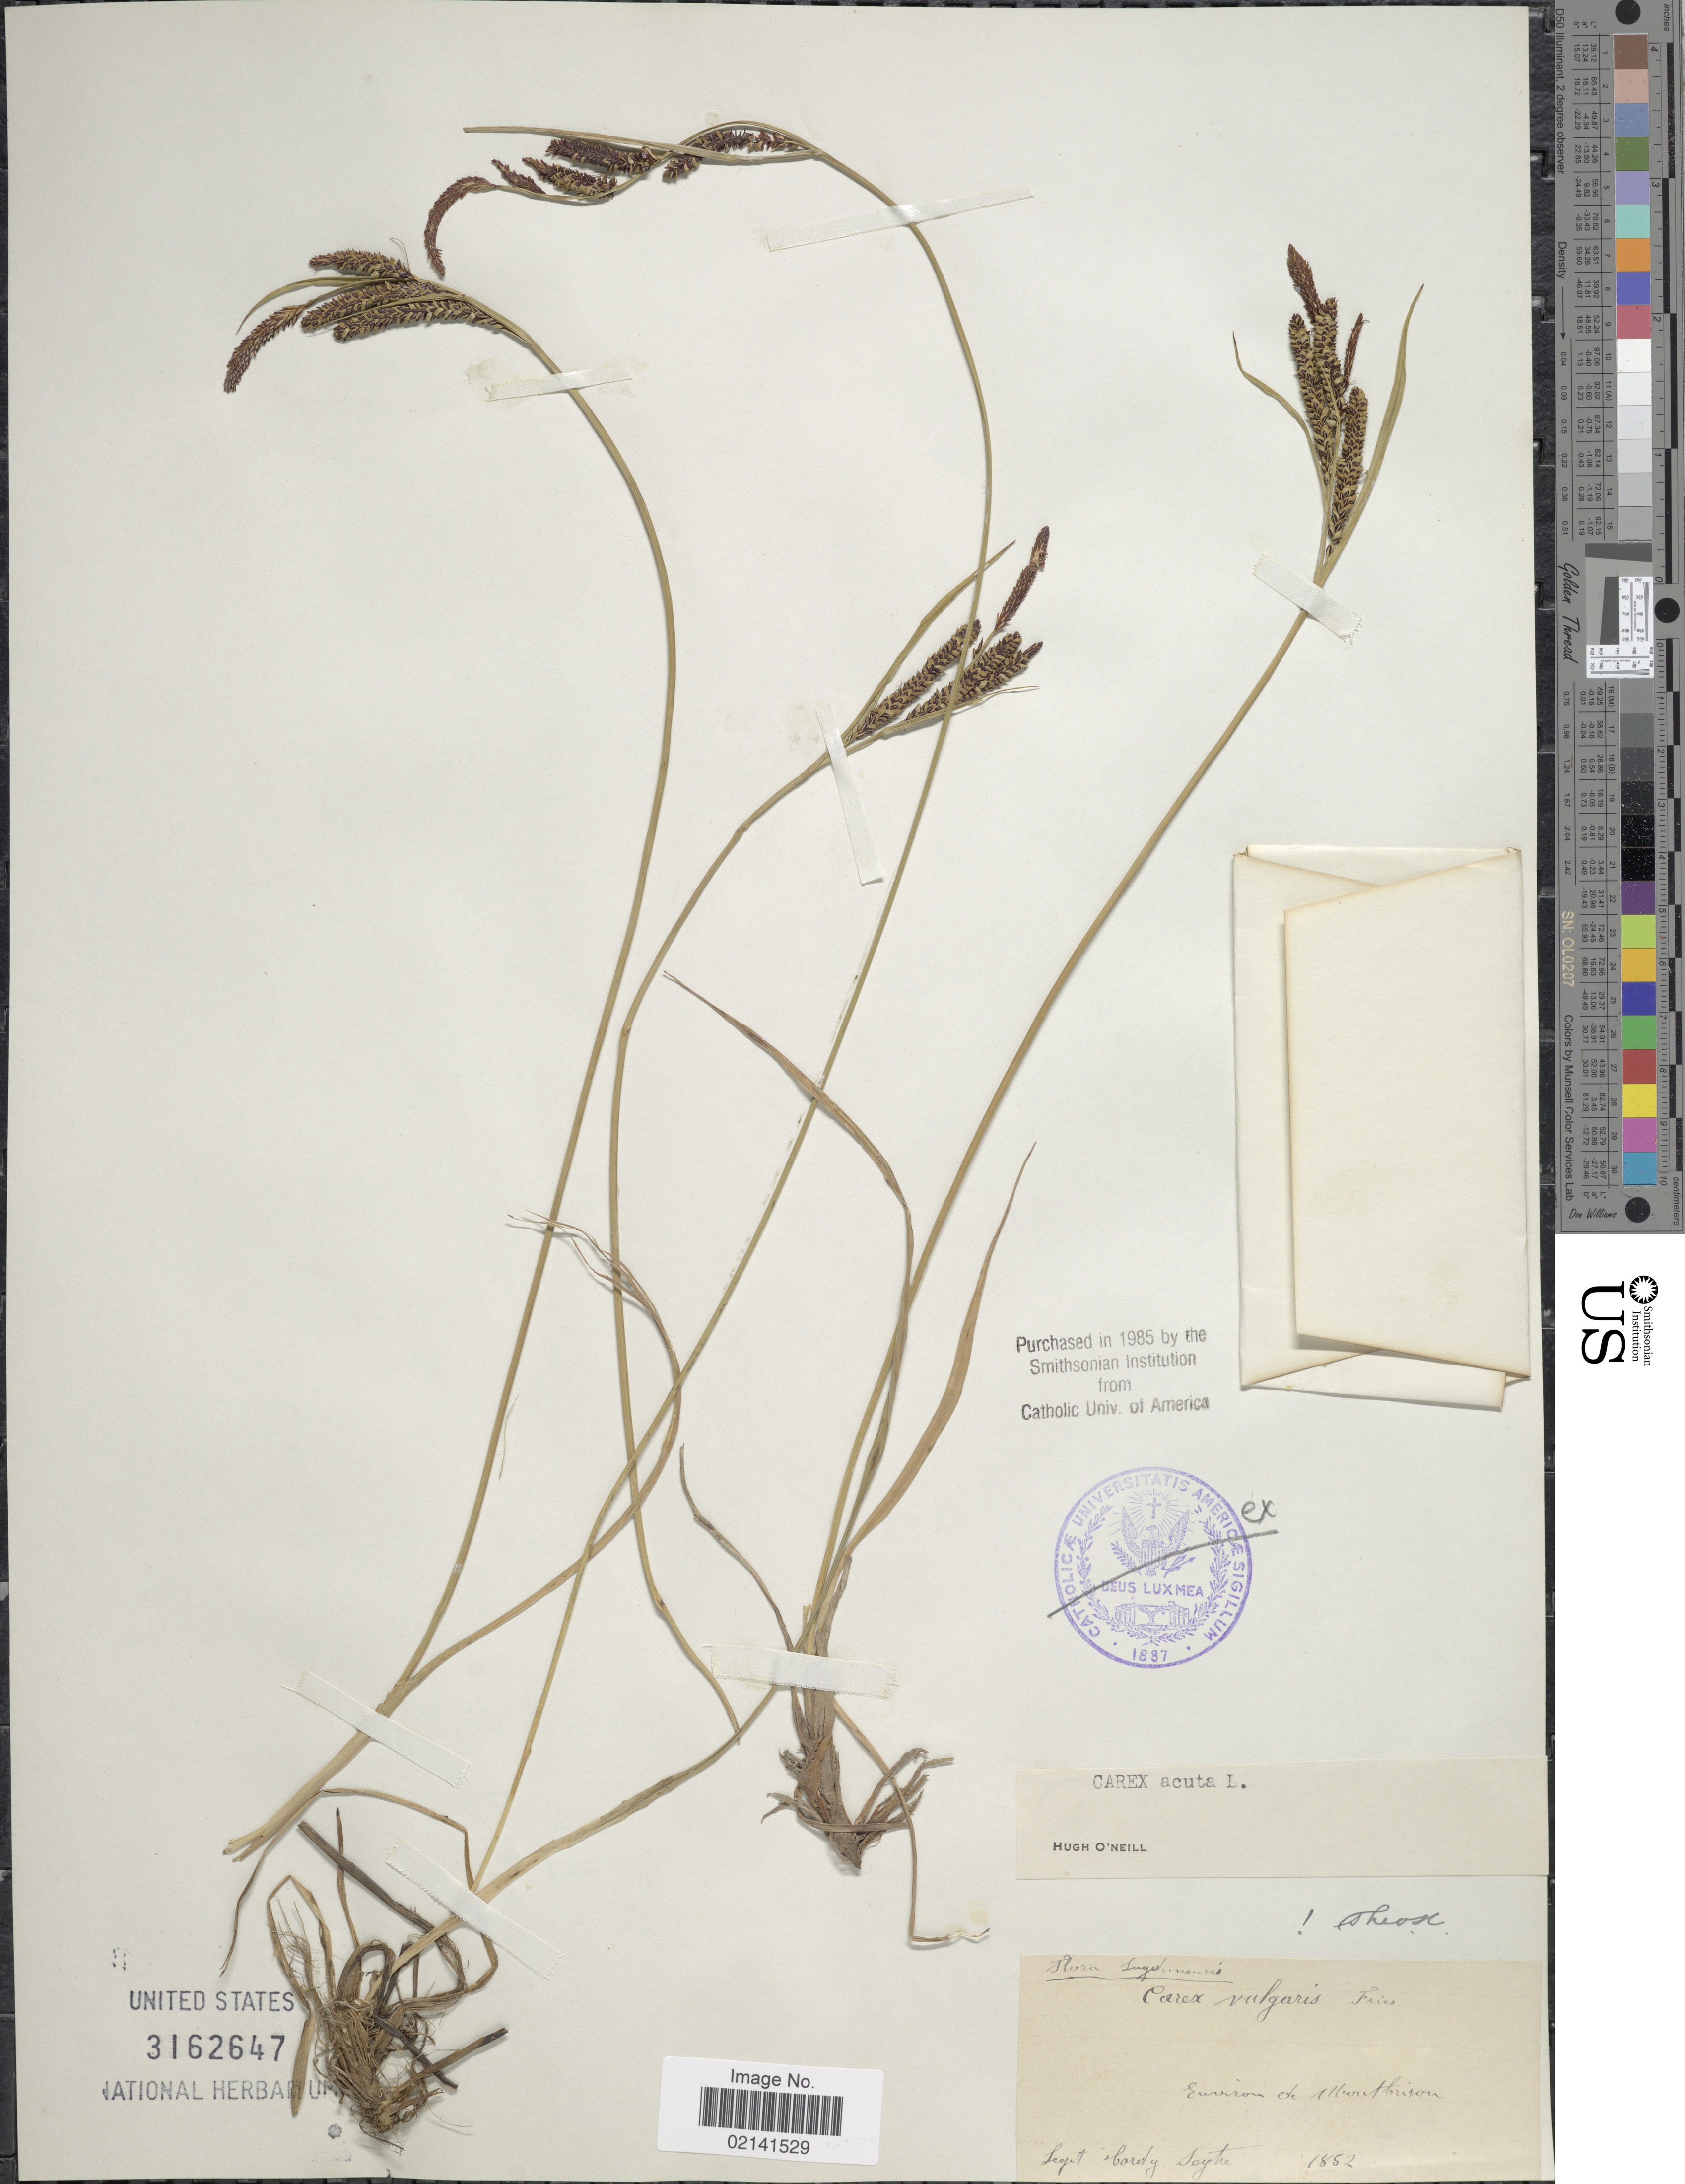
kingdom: Plantae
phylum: Tracheophyta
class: Liliopsida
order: Poales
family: Cyperaceae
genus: Carex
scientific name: Carex acuta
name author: L.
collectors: Seytre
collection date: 1852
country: France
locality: Environ de Montbrison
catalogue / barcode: US 3162647